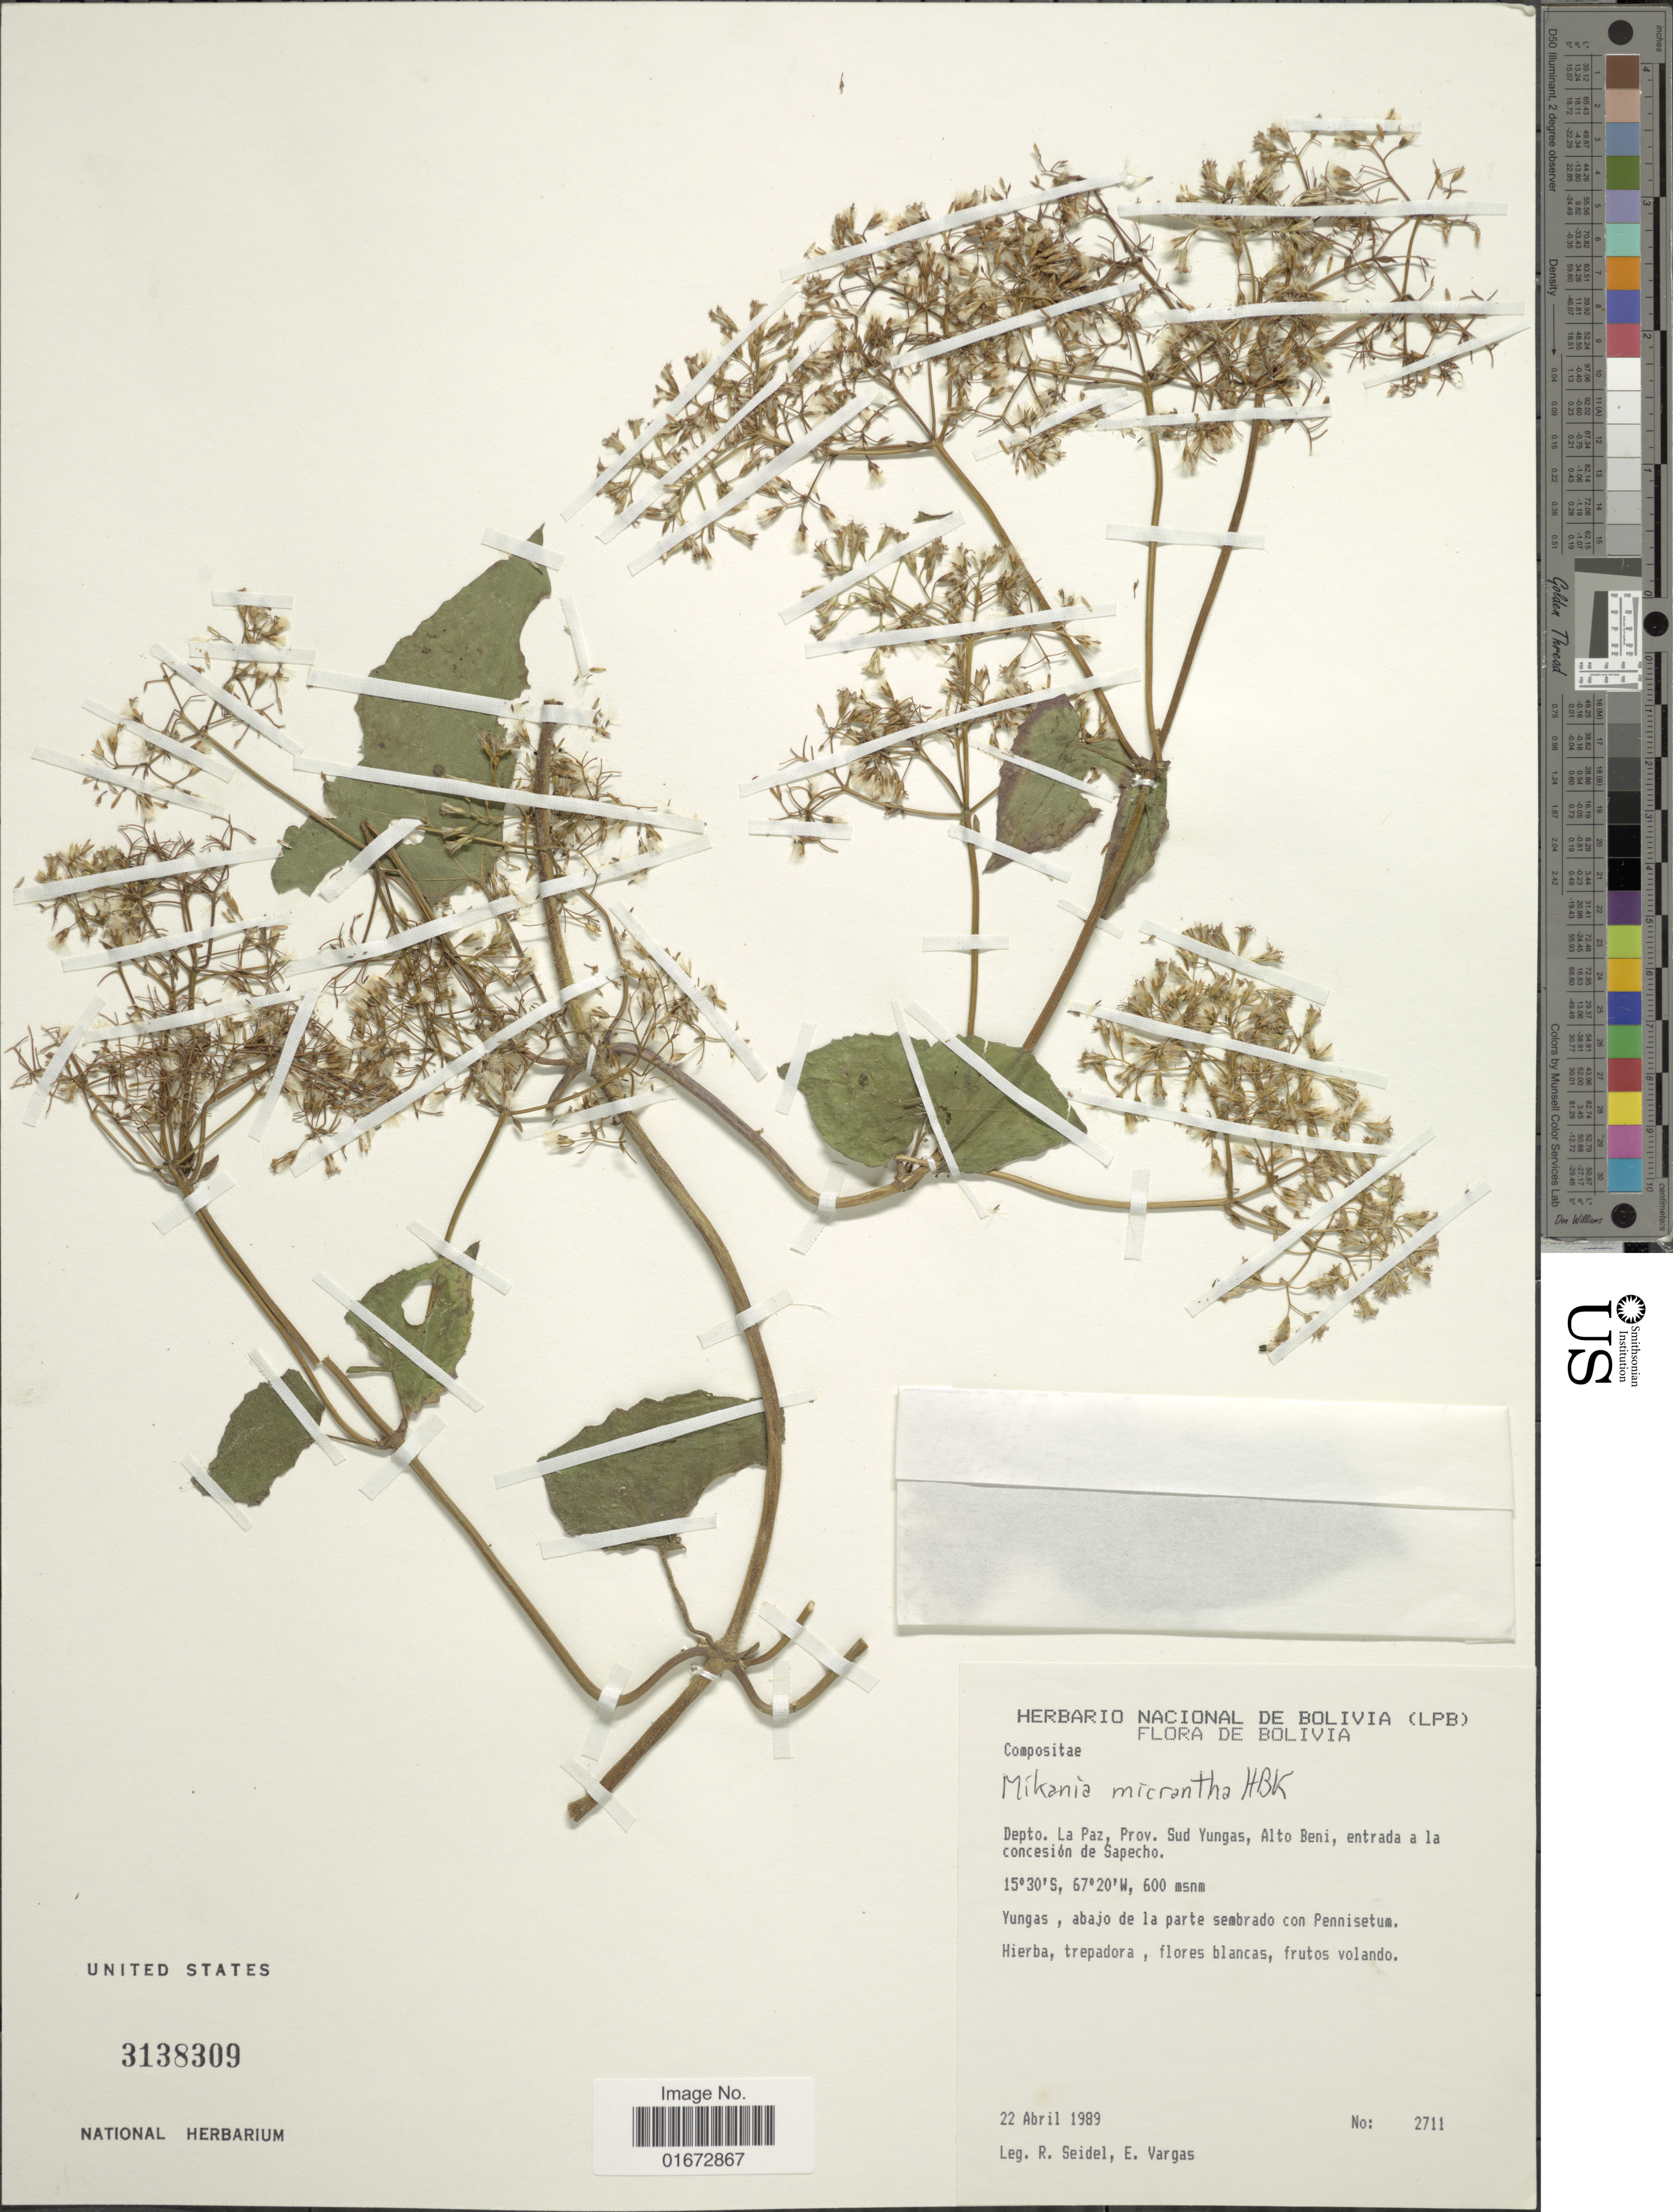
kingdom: Plantae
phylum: Tracheophyta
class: Magnoliopsida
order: Asterales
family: Asteraceae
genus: Mikania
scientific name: Mikania micrantha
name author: Kunth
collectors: R. Seidel & E. Vargas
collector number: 2711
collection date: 1989-04-22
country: Bolivia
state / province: La Paz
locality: Depto. La Paz, Prov. Sud Yungas, Alto Beni, entrada a la concesión de Sapecho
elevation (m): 600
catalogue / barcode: US 3138309